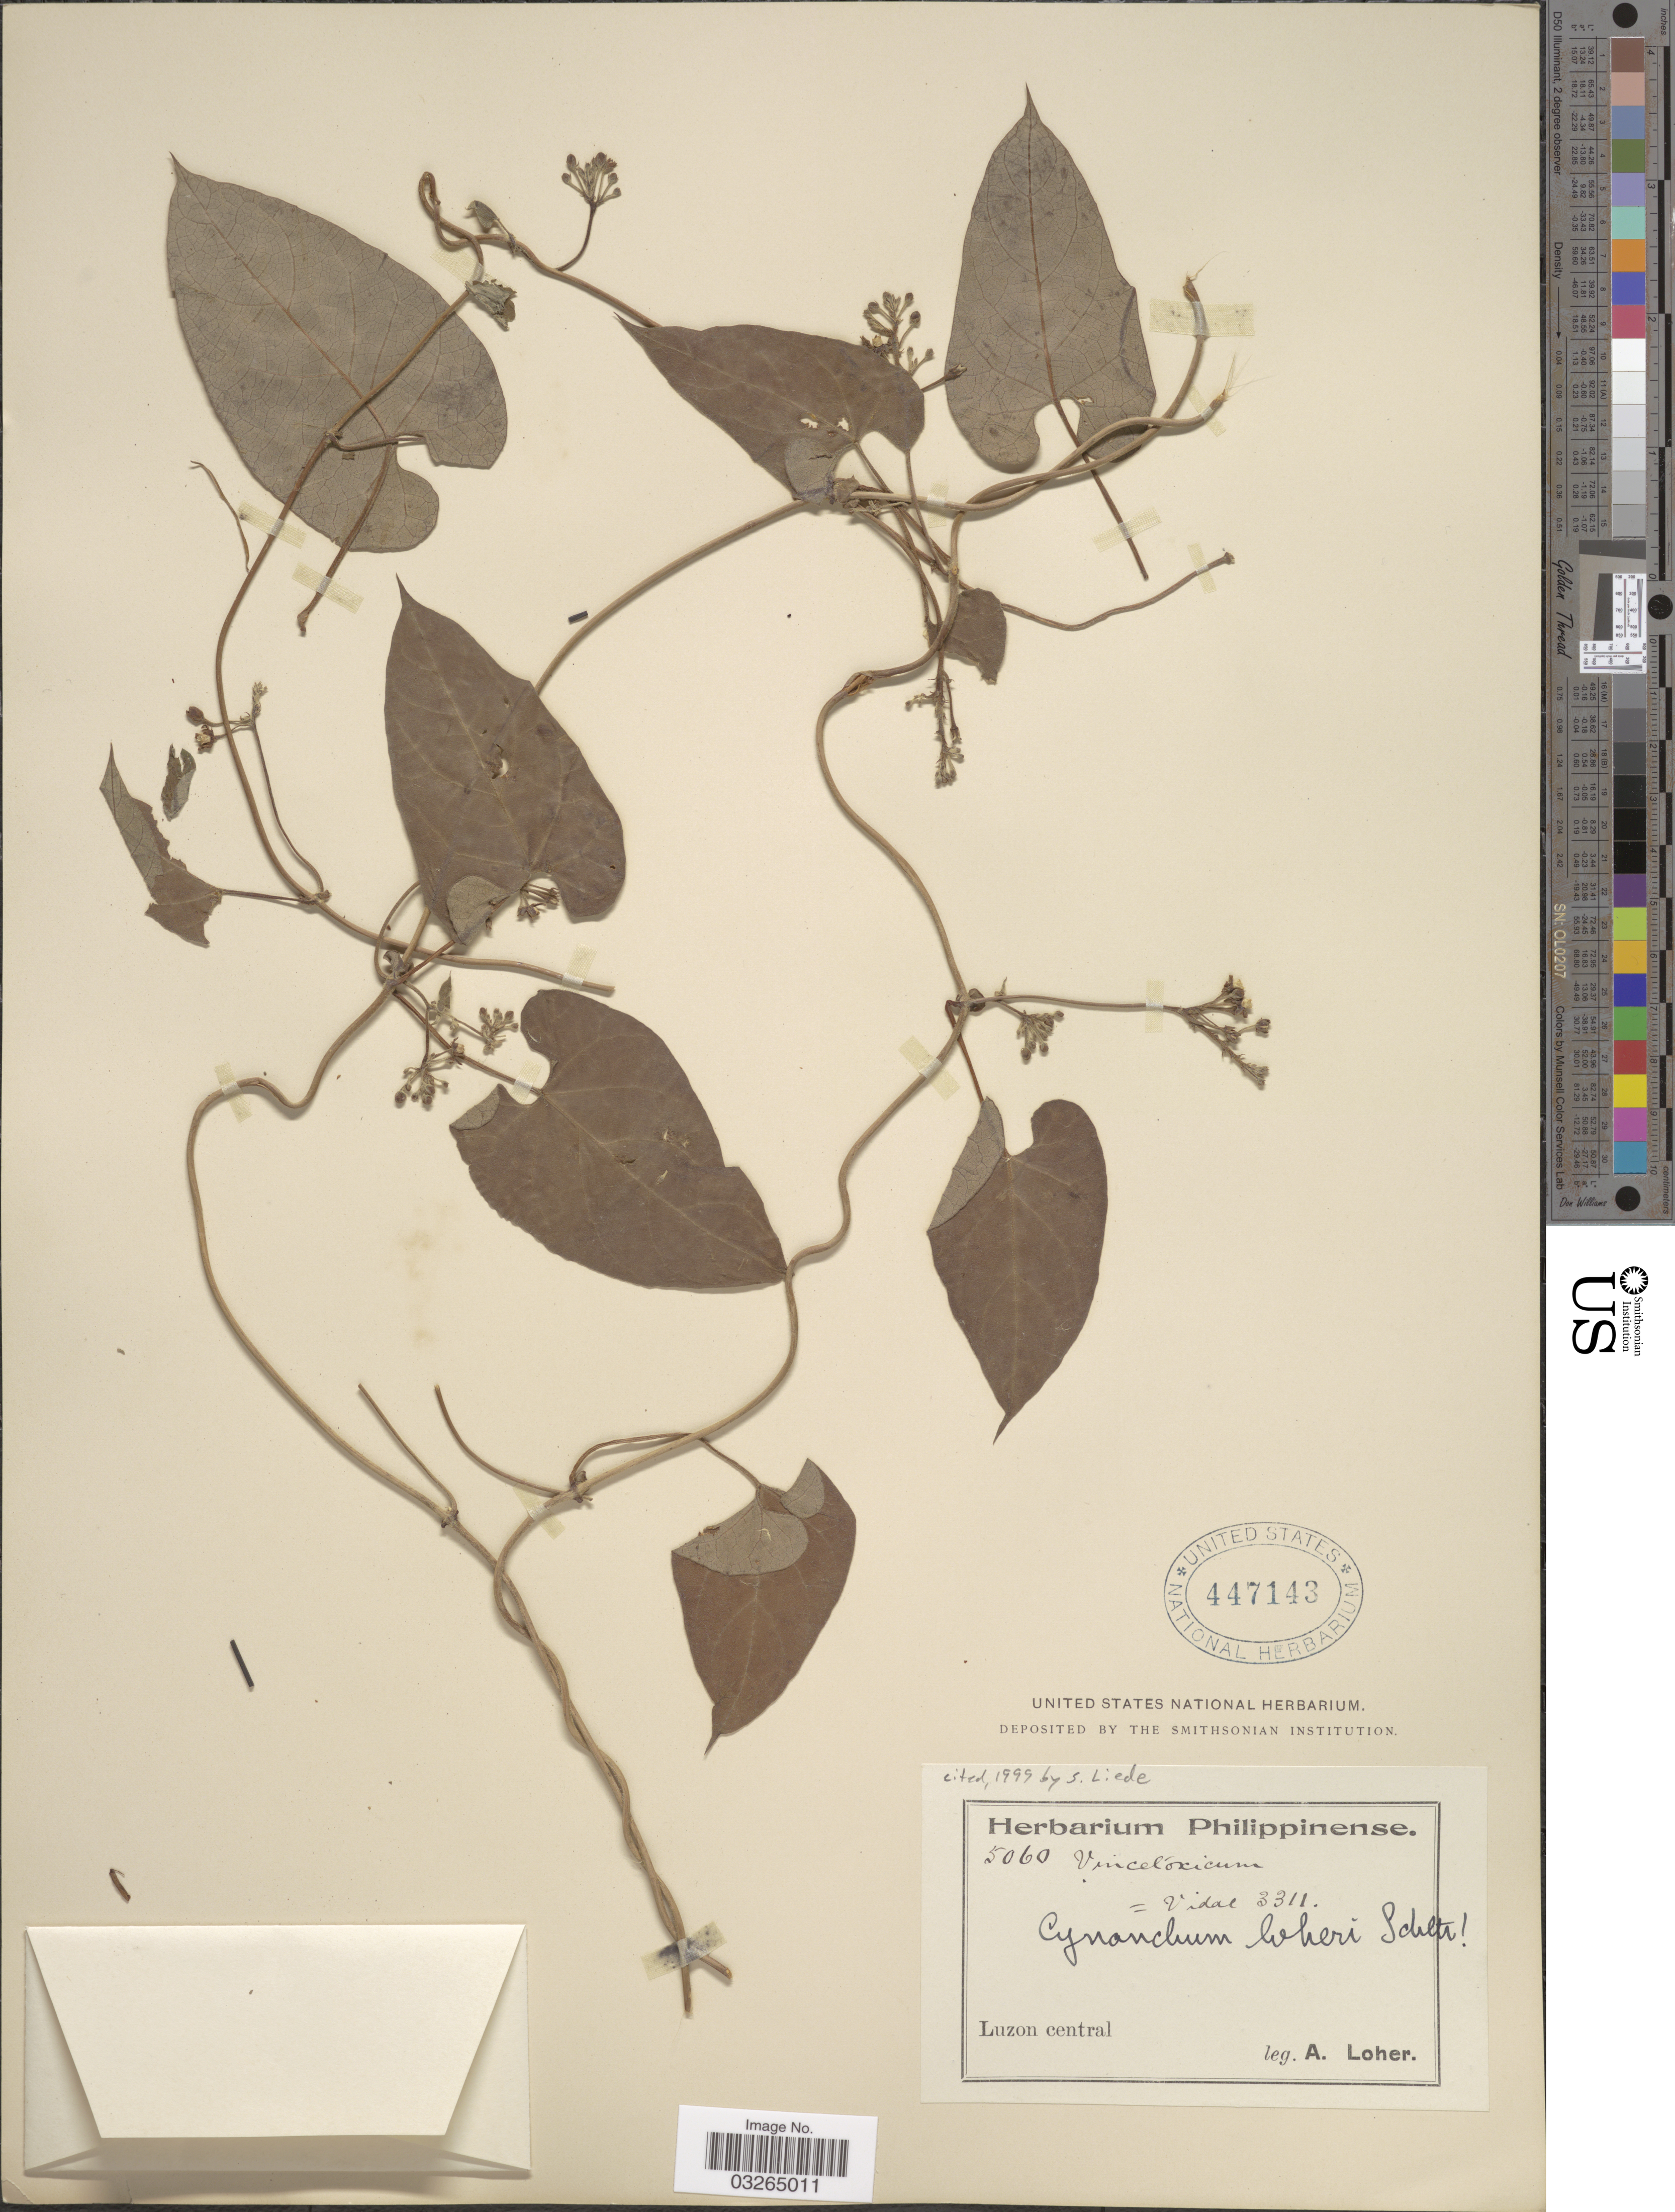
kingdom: Plantae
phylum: Tracheophyta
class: Magnoliopsida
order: Gentianales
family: Apocynaceae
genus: Cynanchum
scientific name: Cynanchum loheri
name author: Schltr. in Perkins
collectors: A. Loher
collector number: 5060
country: Philippines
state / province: Central Luzon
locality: Luzon central.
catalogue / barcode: US 447143